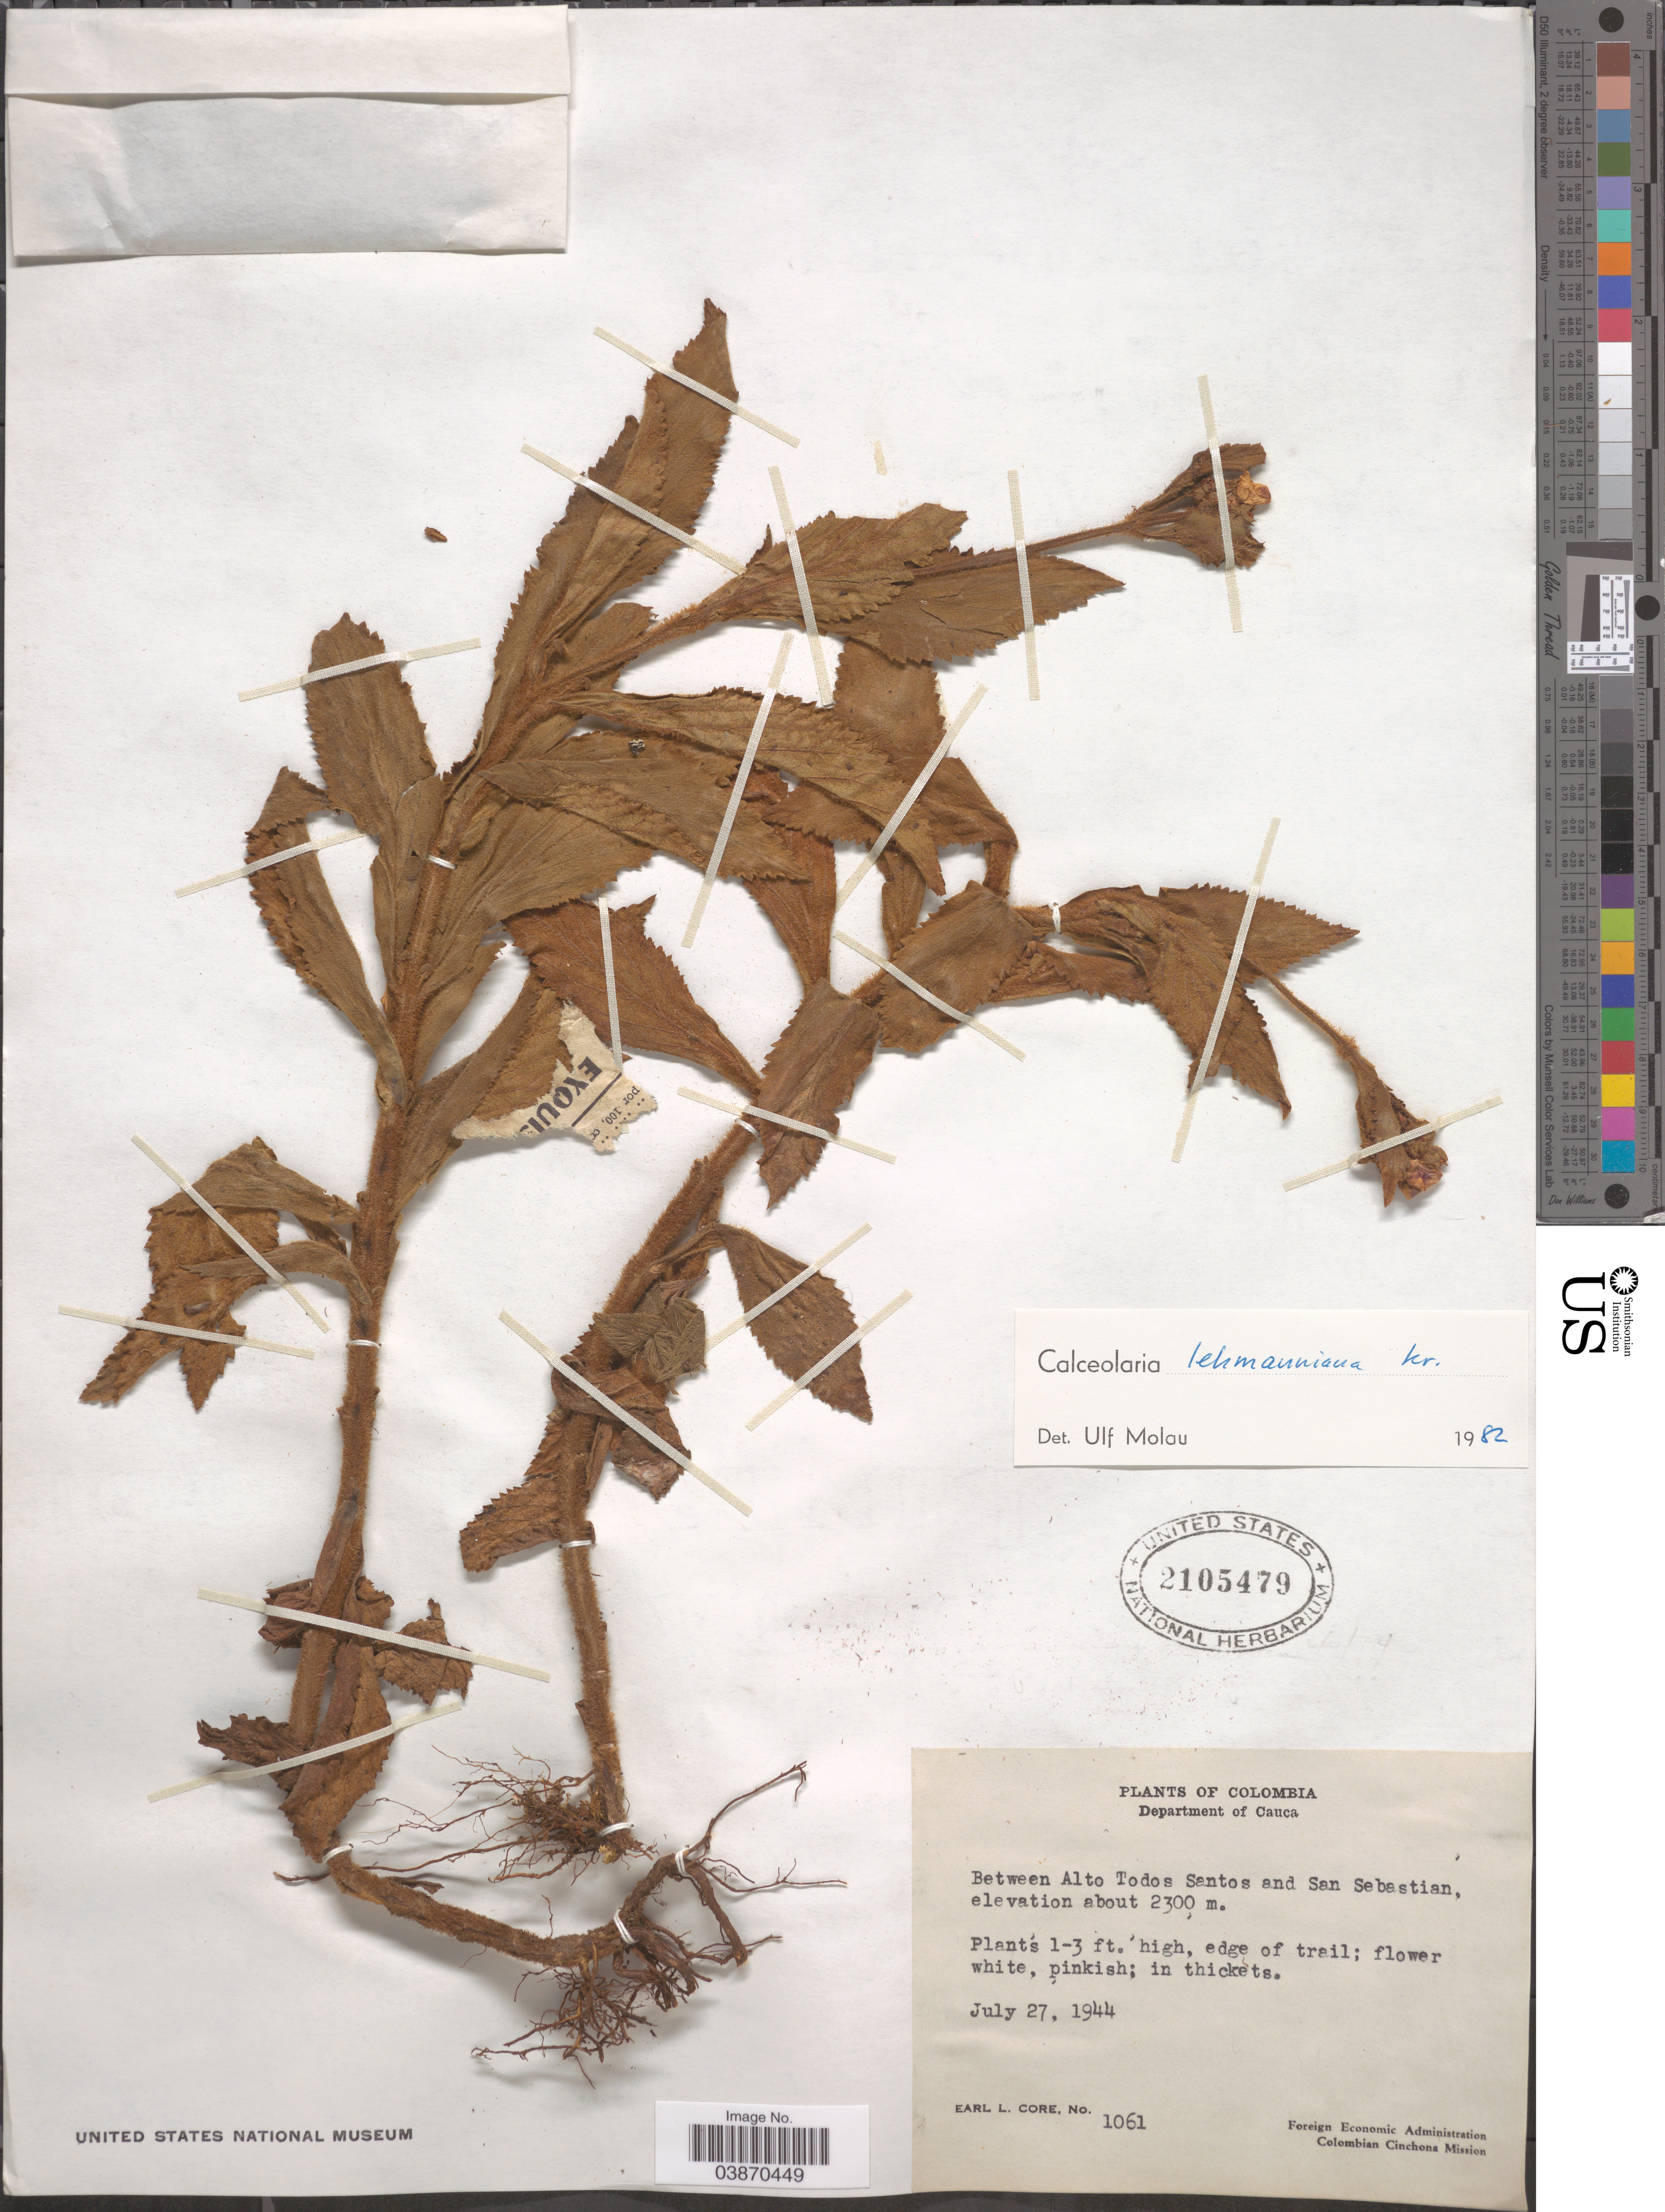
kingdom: Plantae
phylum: Tracheophyta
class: Magnoliopsida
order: Lamiales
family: Calceolariaceae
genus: Calceolaria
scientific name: Calceolaria lehmanniana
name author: Kraenzl.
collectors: E. L. Core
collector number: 1061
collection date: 1944-07-27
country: Colombia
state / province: Cauca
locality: Department of Cauca. Between Alto Todos Santos and San Sebastian.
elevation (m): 2300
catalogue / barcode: US 2105479